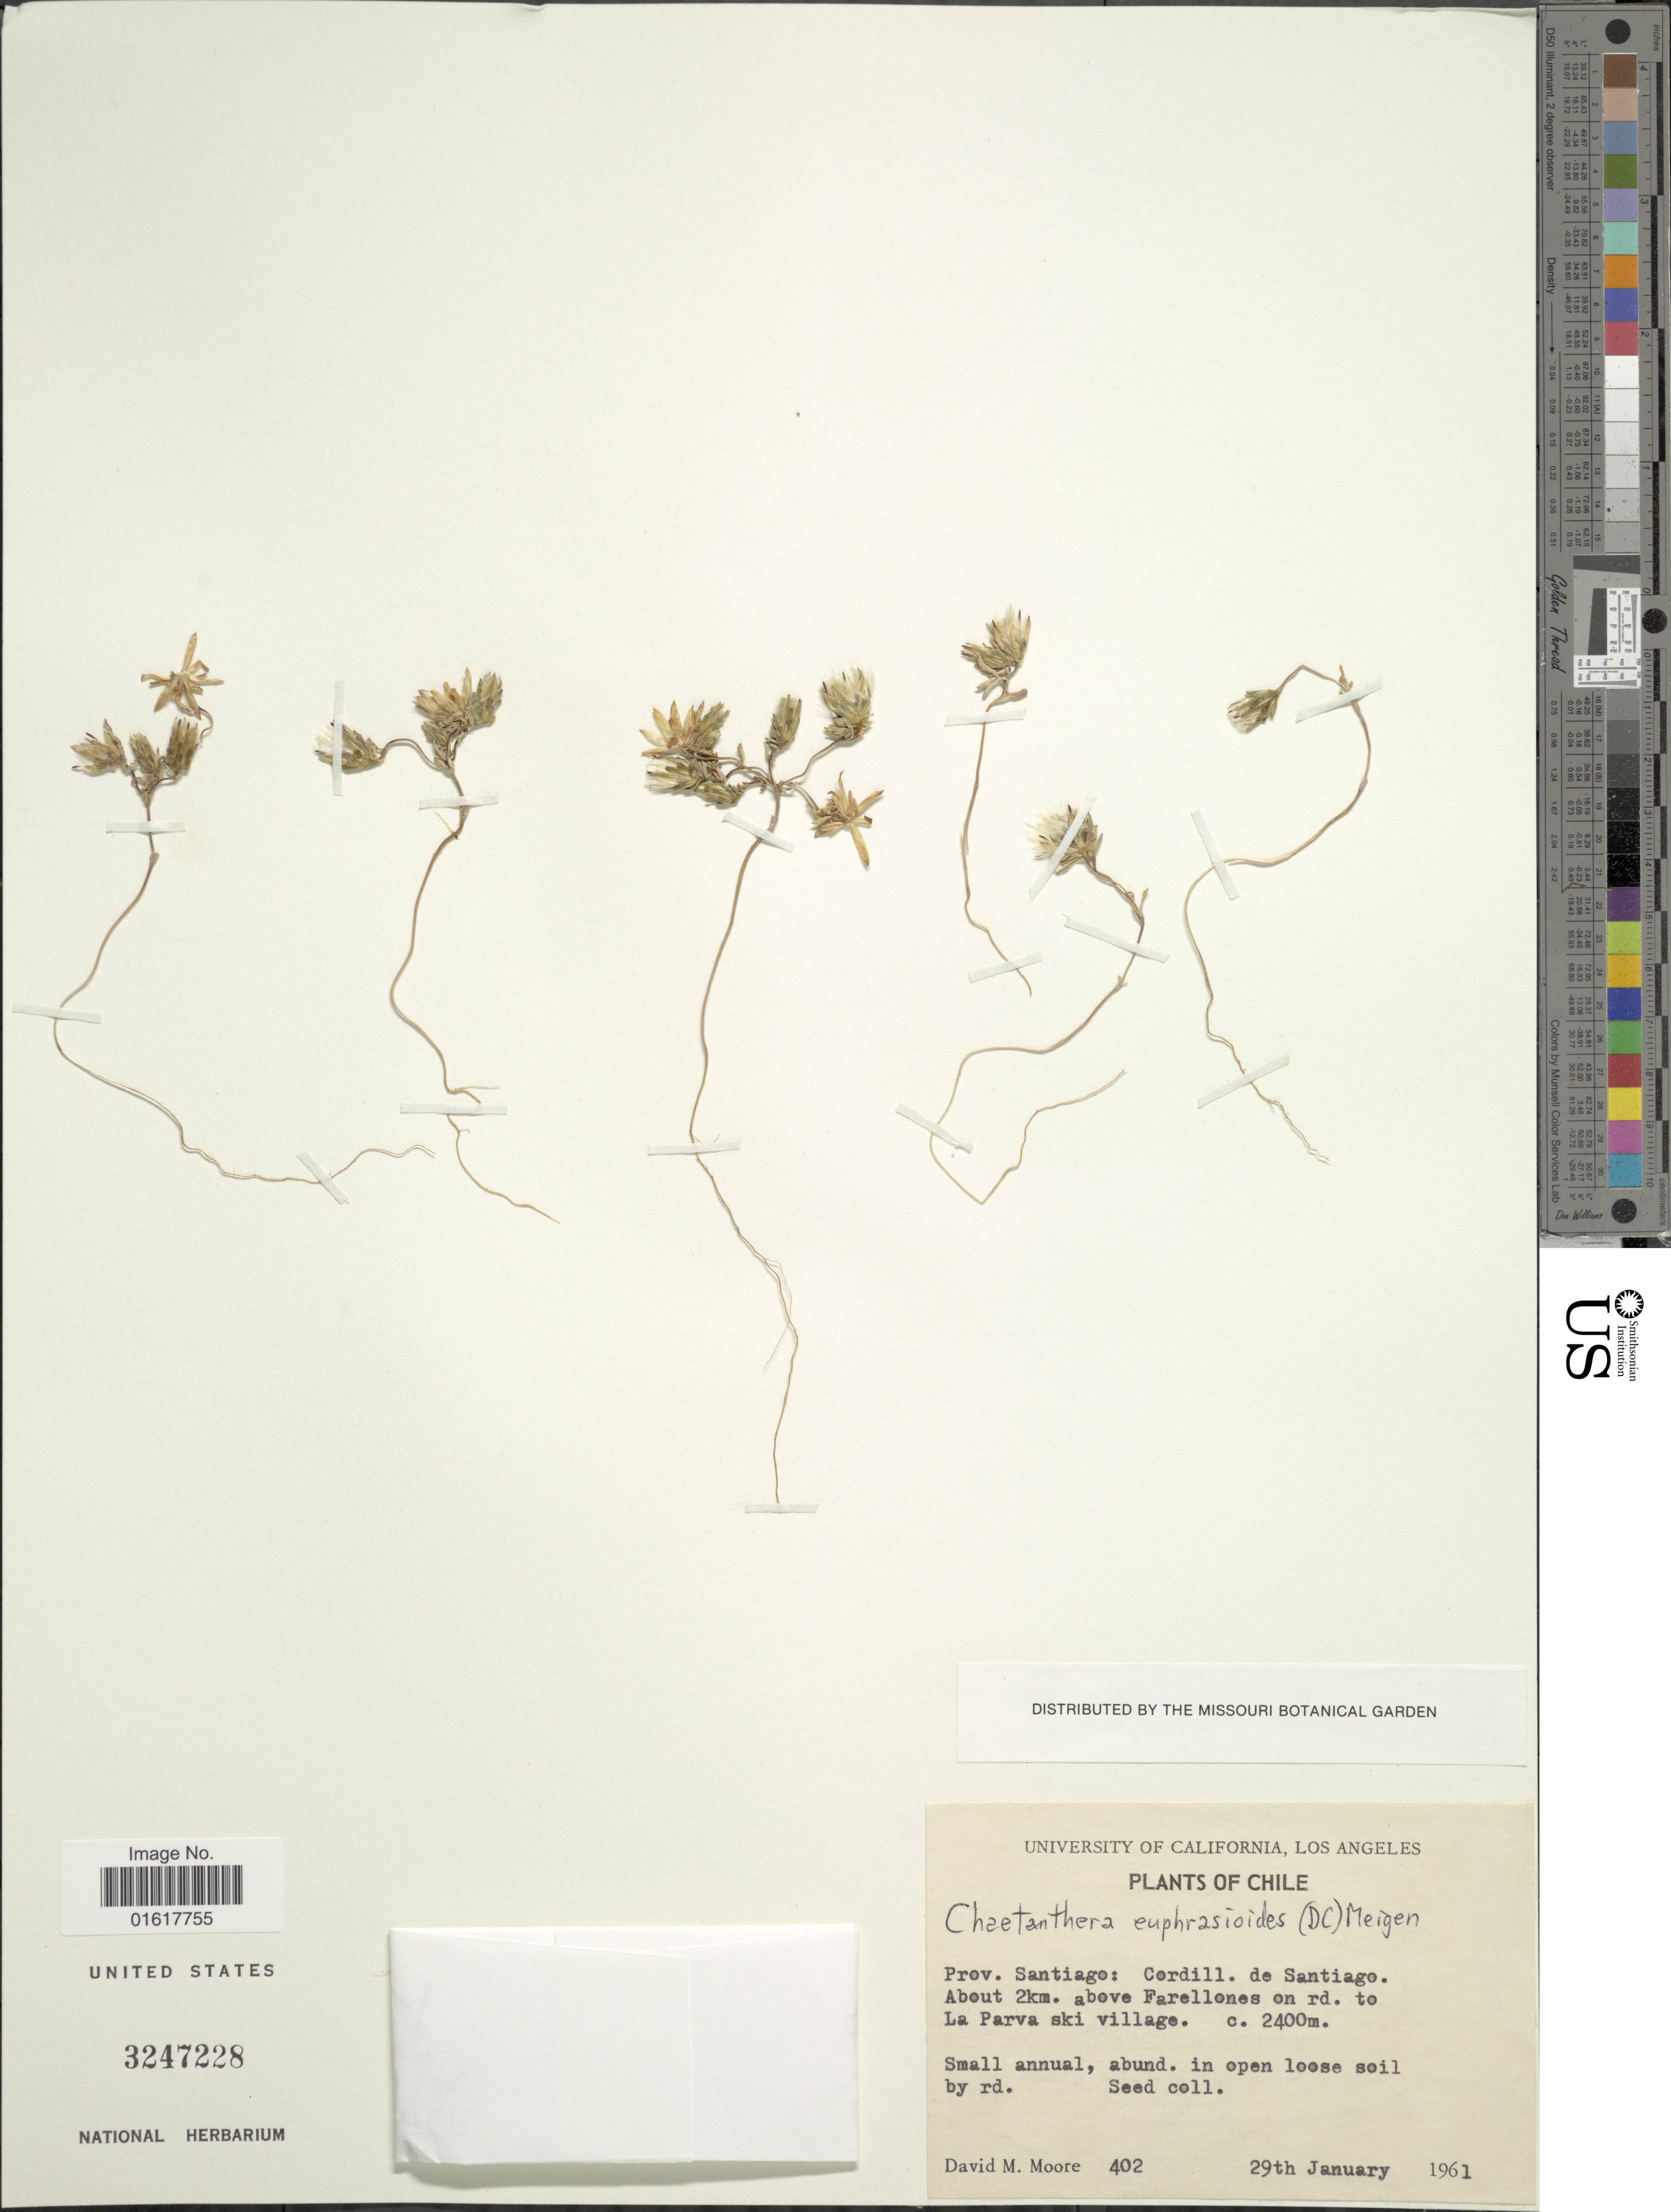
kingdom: Plantae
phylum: Tracheophyta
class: Magnoliopsida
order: Asterales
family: Asteraceae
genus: Chaetanthera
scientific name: Chaetanthera euphrasioides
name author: (DC.) F. Meigen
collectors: D. Moore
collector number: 402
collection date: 1961-01-29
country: Chile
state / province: Región Metropolitana (RM)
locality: Prov. Santiago: Cordill. de Santiago. About 2km. above Farellones on rd. to La Parva ski village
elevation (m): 2400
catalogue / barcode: US 3247228